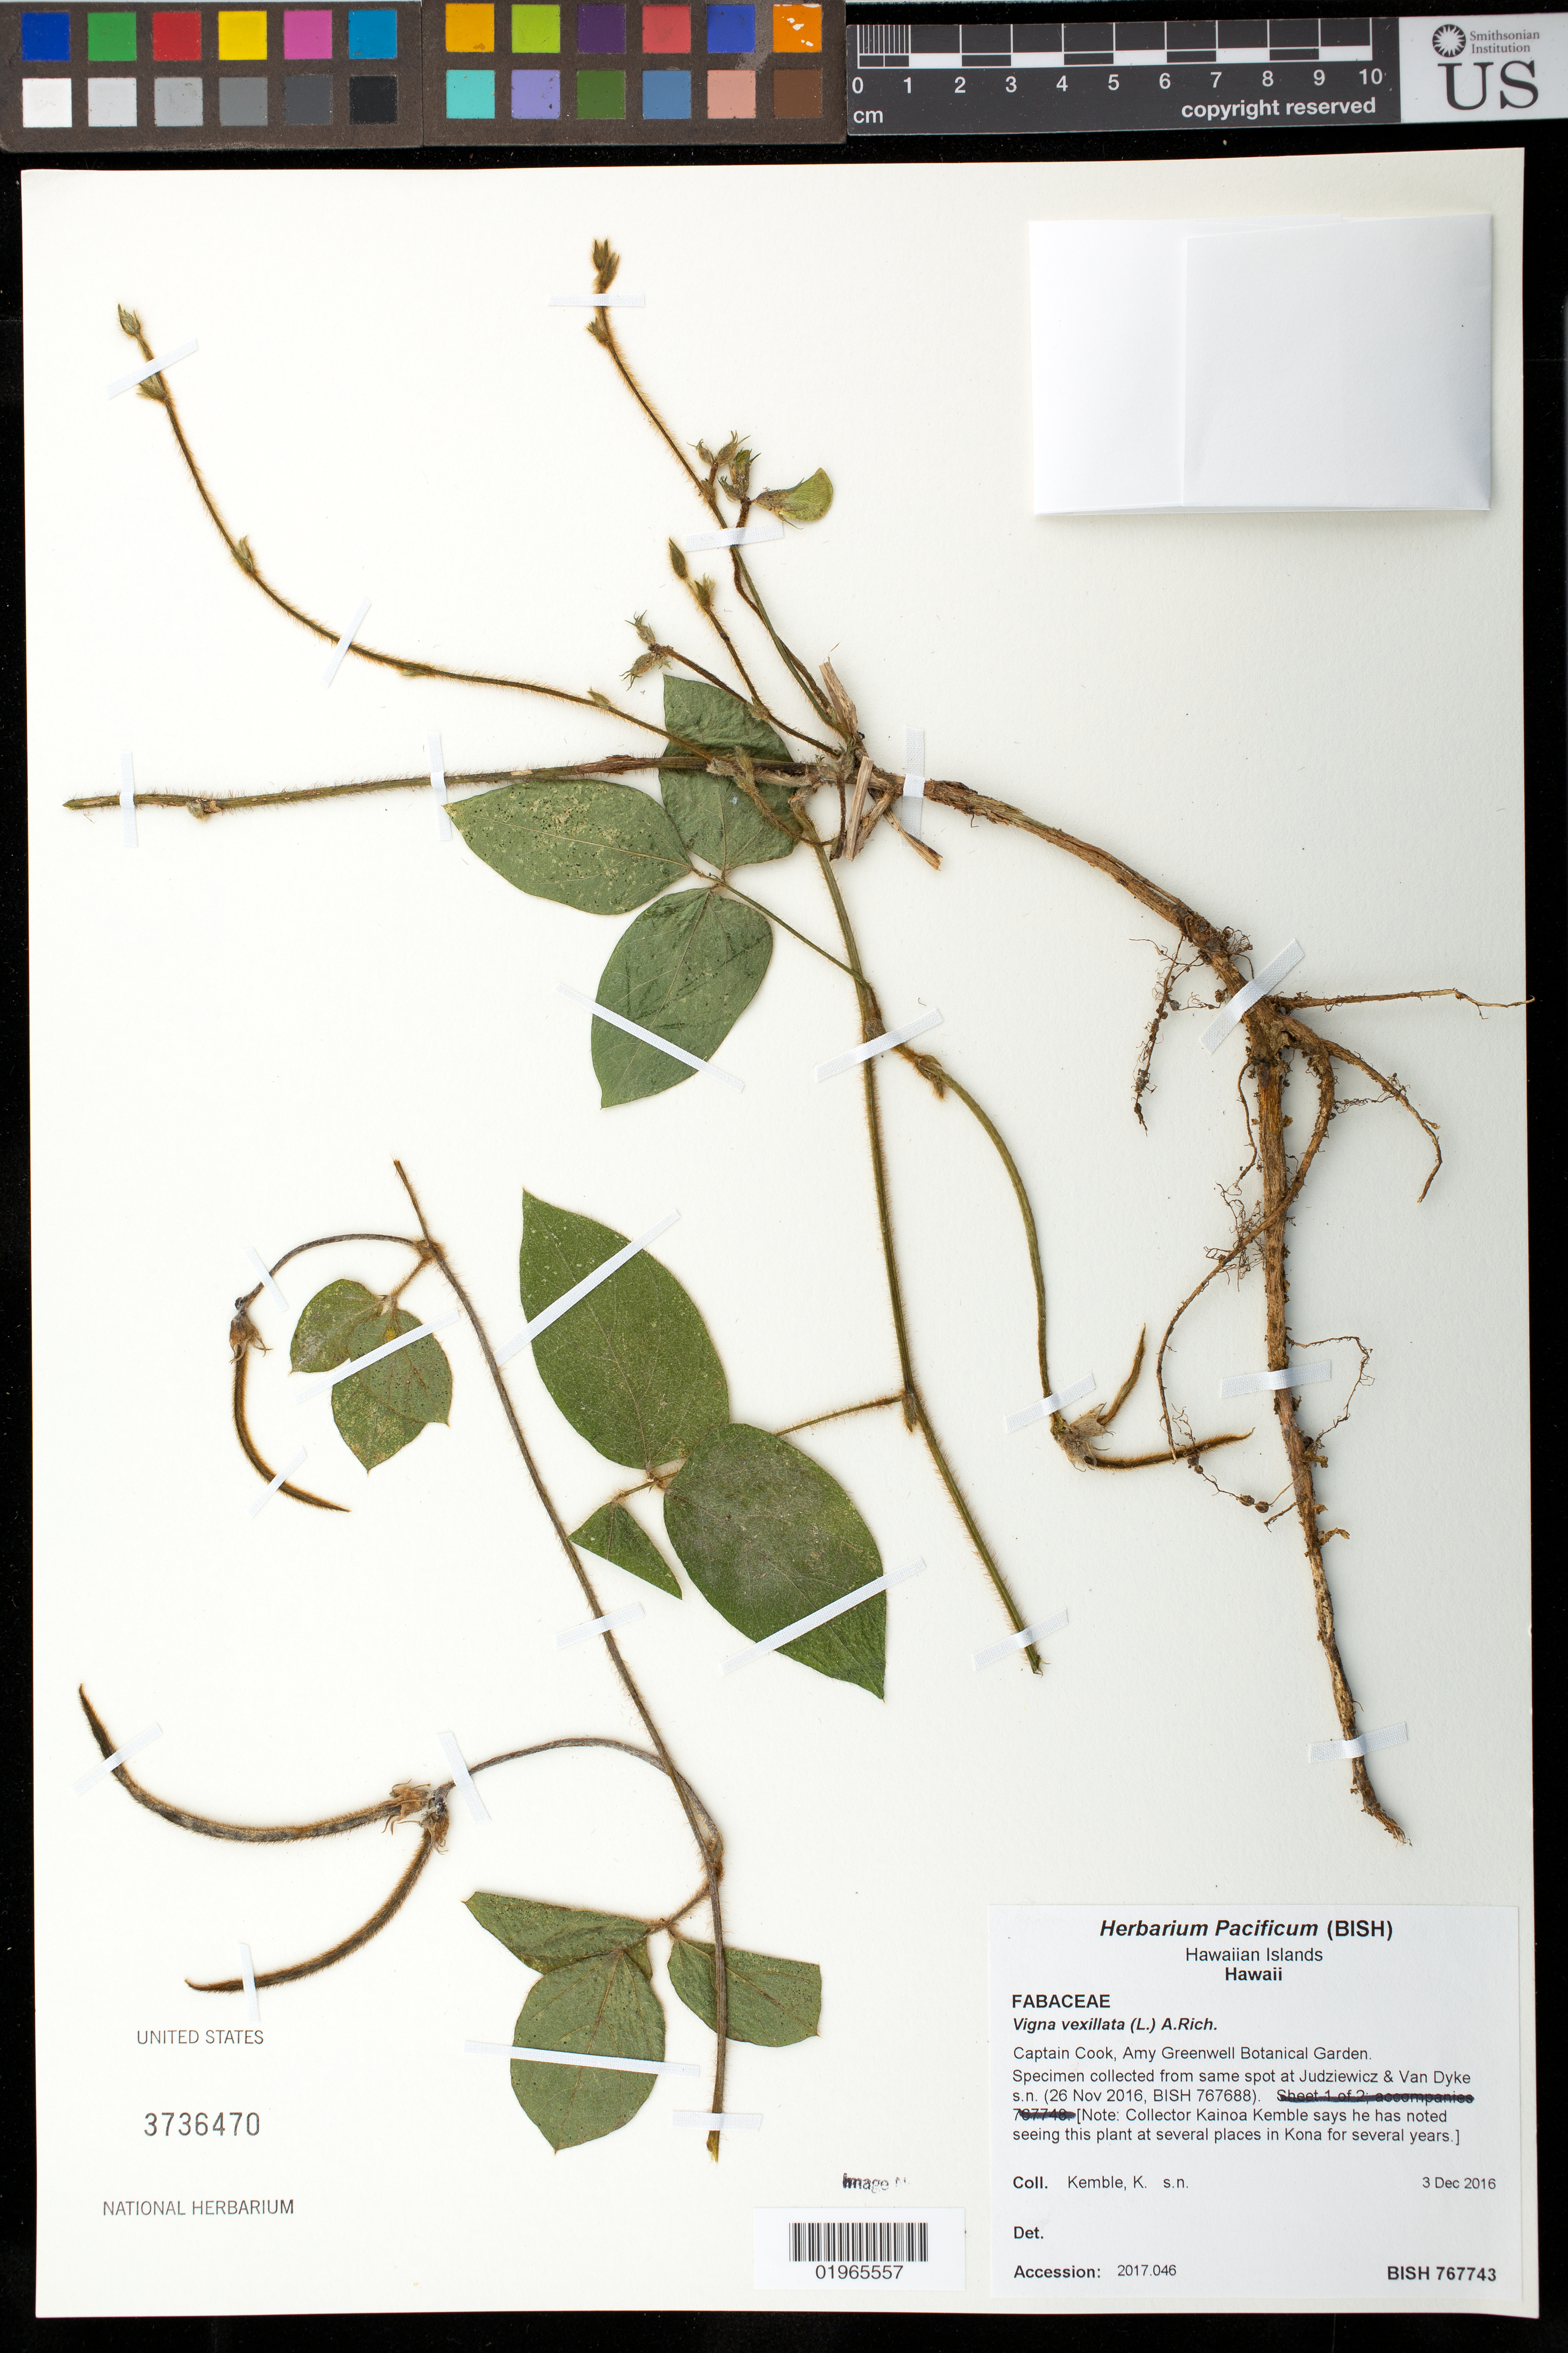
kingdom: Plantae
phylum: Tracheophyta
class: Magnoliopsida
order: Fabales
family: Fabaceae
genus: Vigna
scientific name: Vigna vexillata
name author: (L.) A. Rich.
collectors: K. Kemble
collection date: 2016-12-03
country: United States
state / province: Hawaii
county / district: Hawaii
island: Hawaii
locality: Captain Cook, Amy Greenwell Botanical Garden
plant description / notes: Collected from the same spot as Judziewicz & VanKyke s.n. (26 Nov 2016).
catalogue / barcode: US 3736470